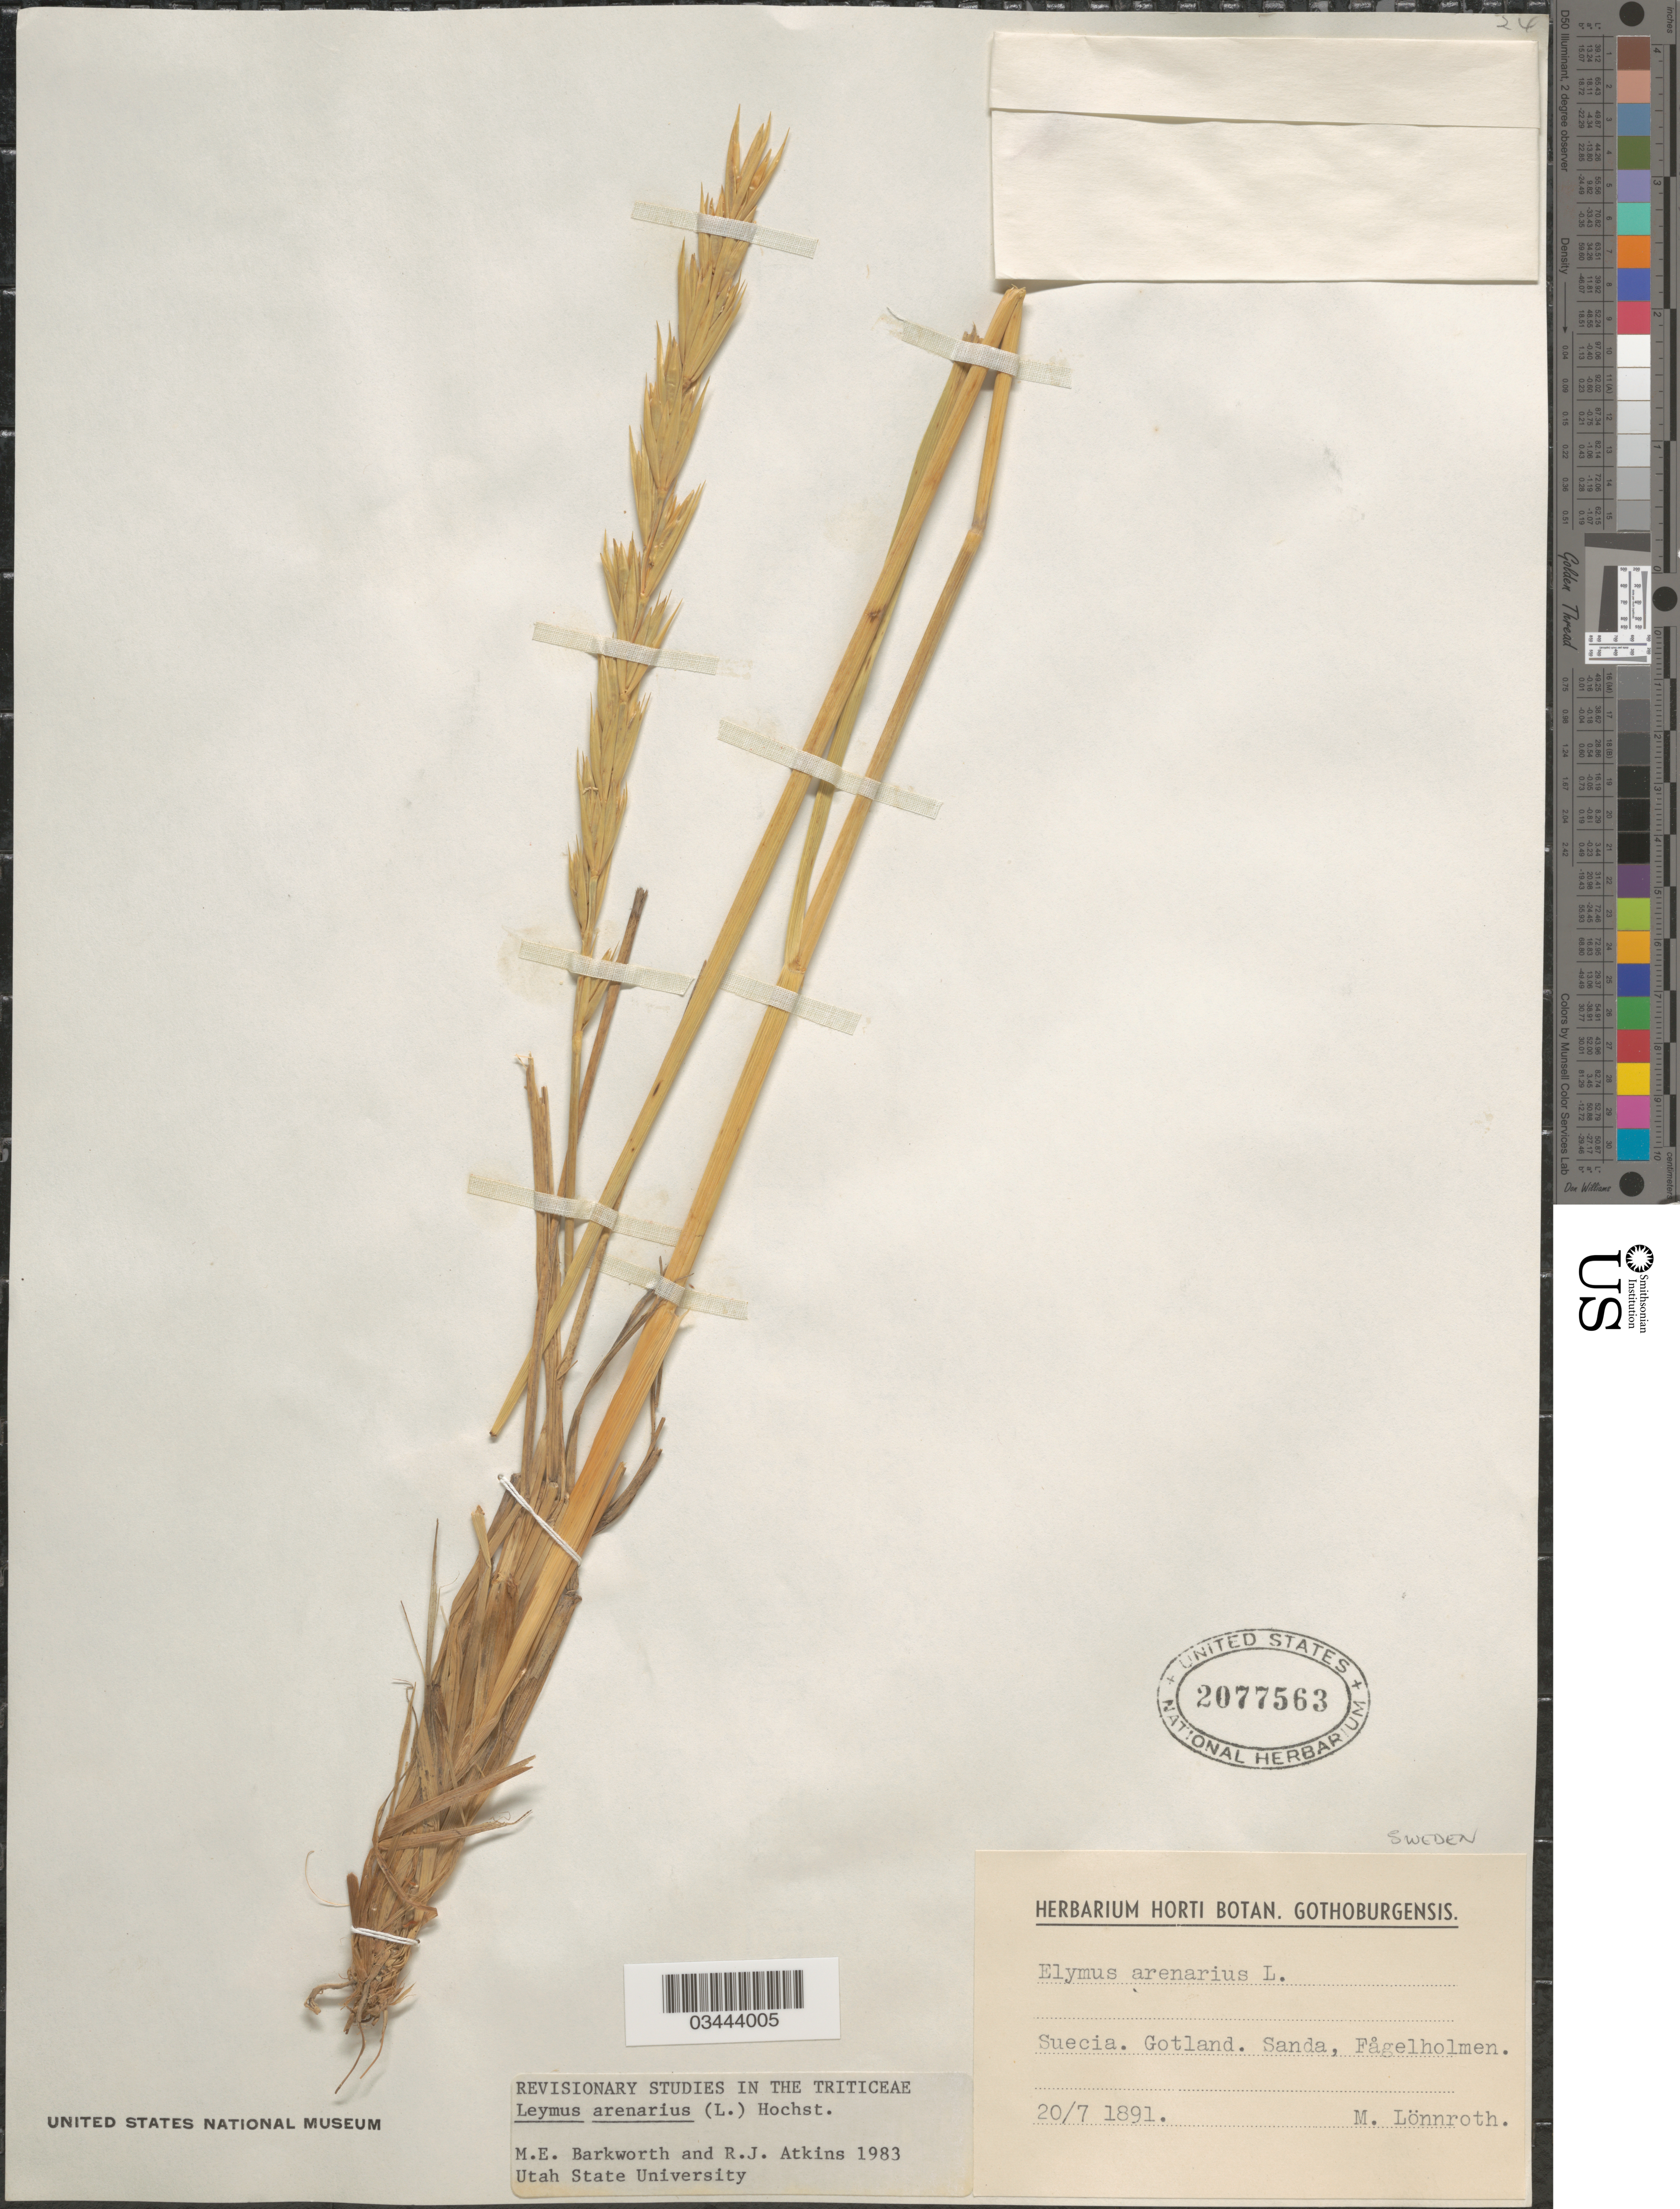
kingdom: Plantae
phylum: Tracheophyta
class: Liliopsida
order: Poales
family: Poaceae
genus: Leymus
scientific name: Leymus arenarius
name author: (L.) Hochst.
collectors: M. Lönnroth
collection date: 1891-07-20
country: Sweden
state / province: Gotland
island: Gotland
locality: Suecia. Gotland. Sanda, Fågelholmen.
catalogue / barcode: US 2077563